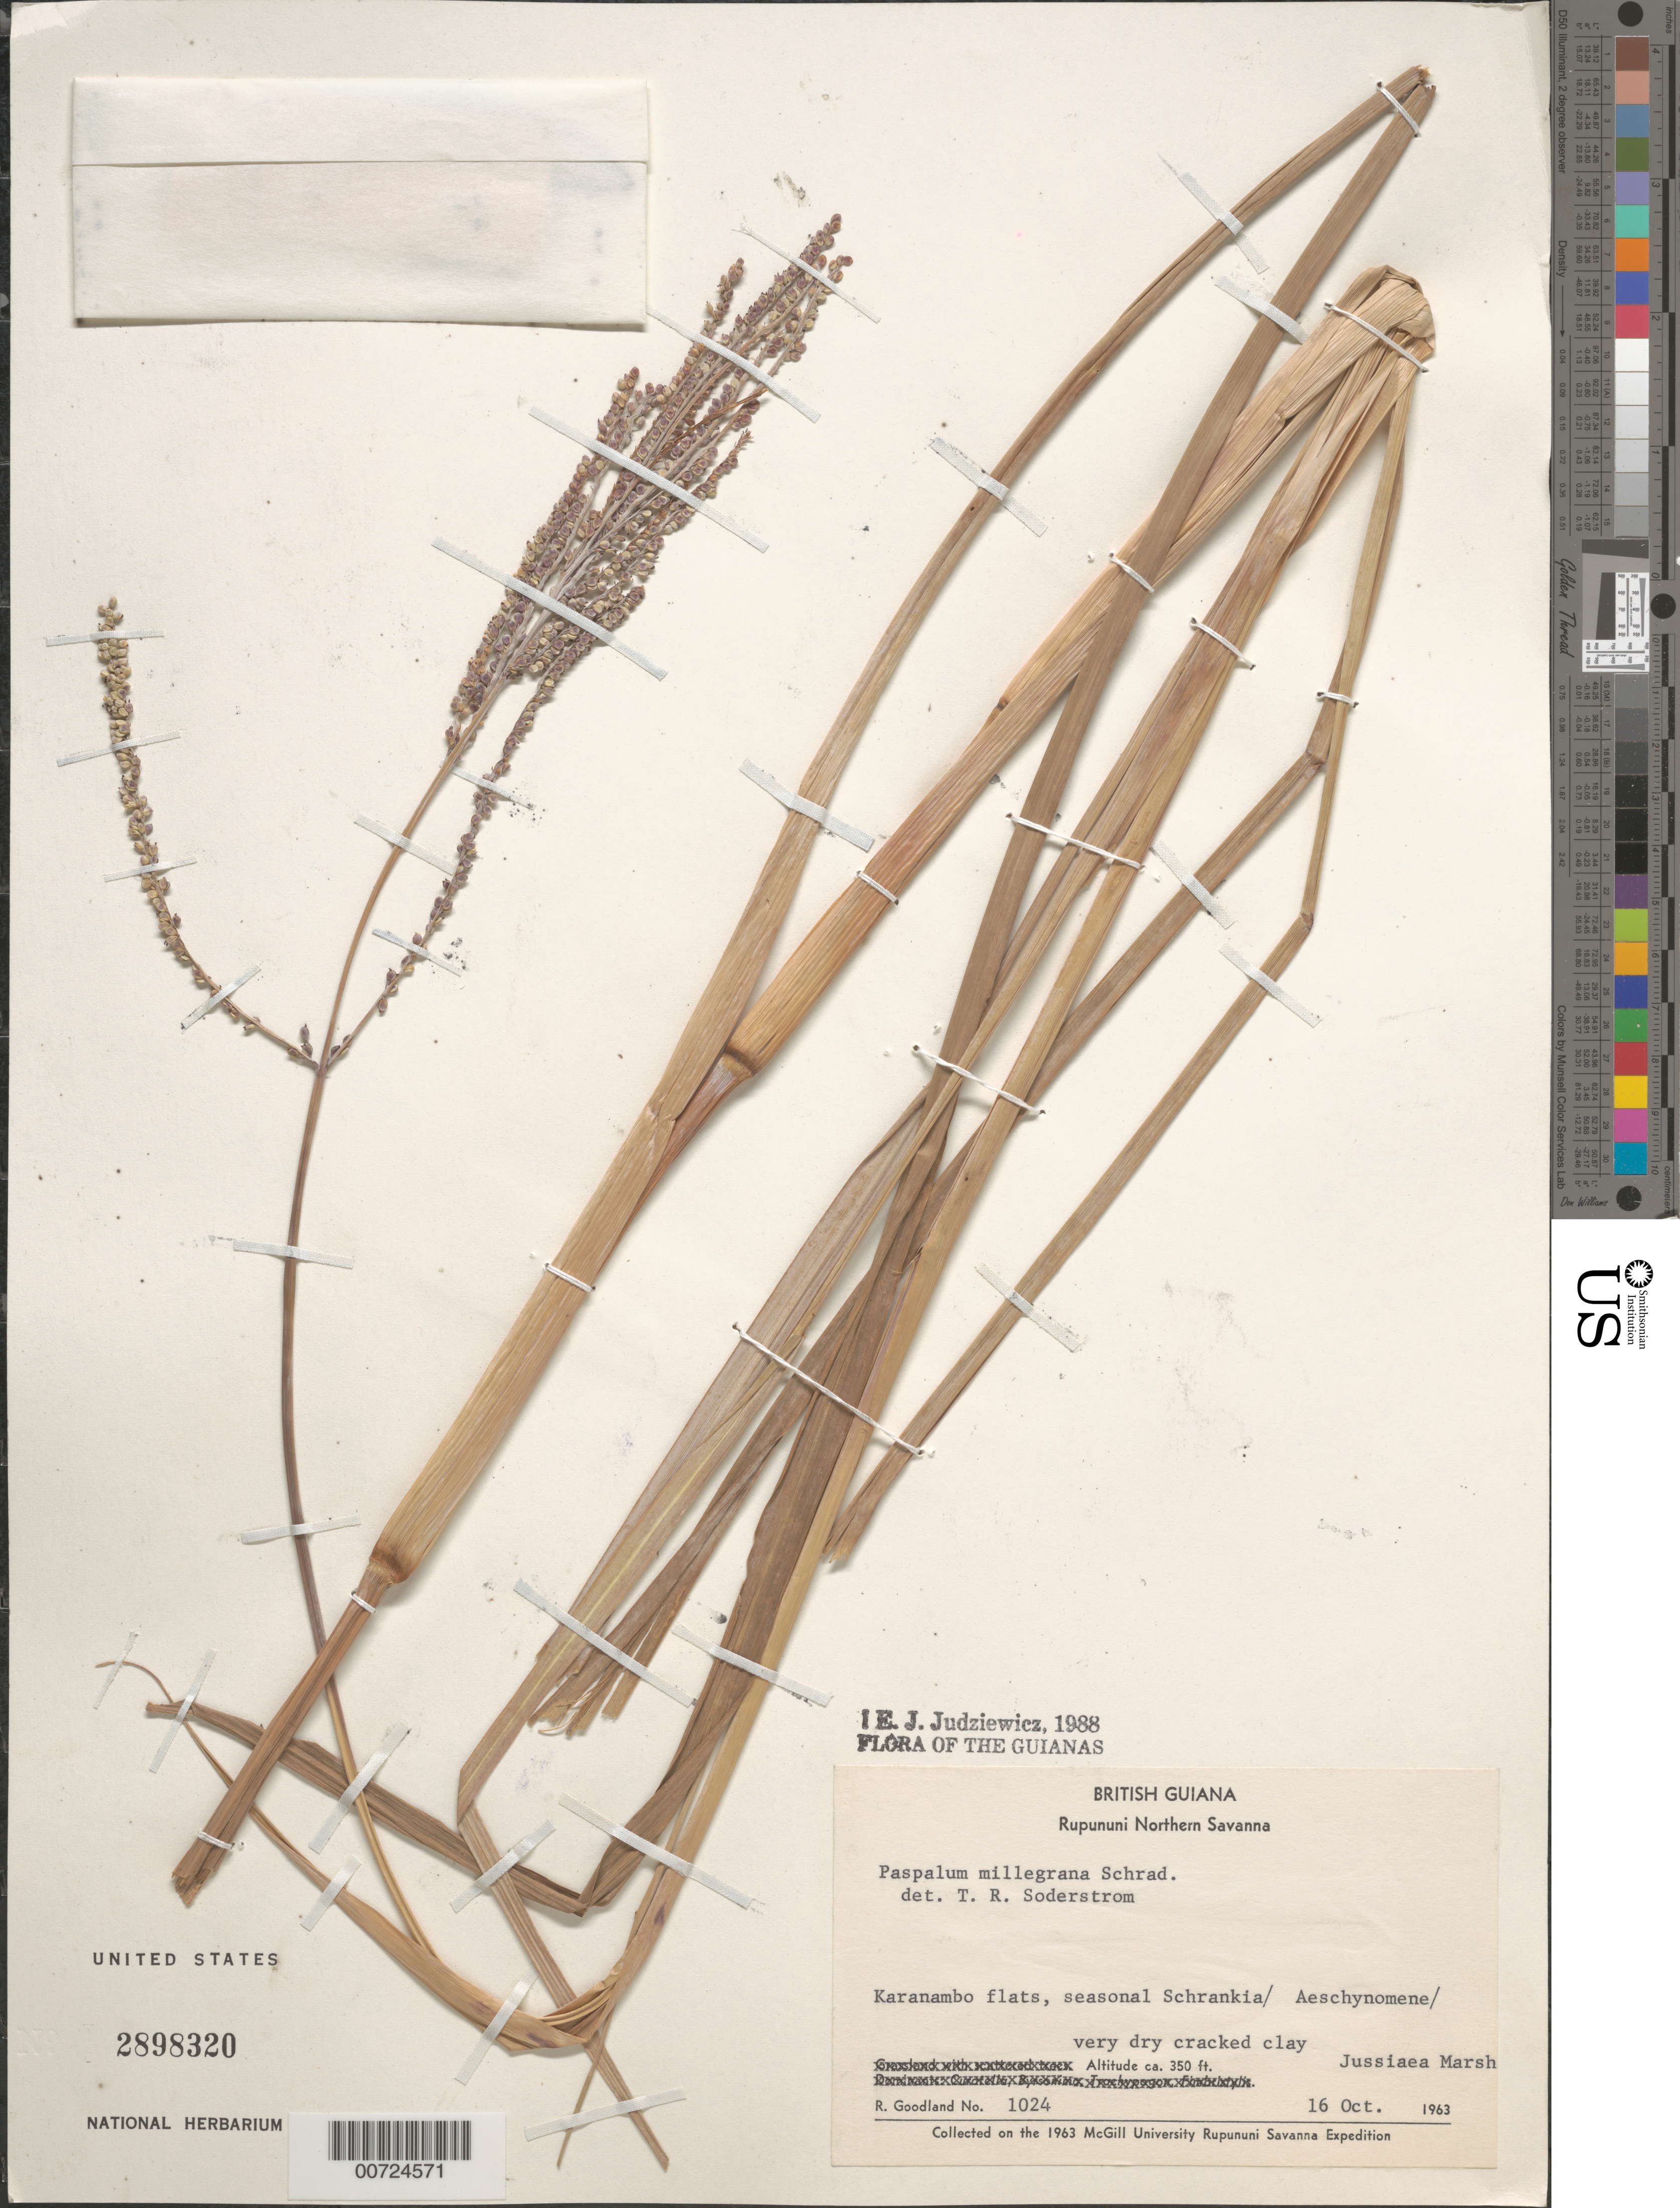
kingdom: Plantae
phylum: Tracheophyta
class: Liliopsida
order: Poales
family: Poaceae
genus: Paspalum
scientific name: Paspalum millegrana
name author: Schrad.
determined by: Judziewicz, E. J.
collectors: R. Goodland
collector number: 1024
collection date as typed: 16-Oct-63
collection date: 1963-10-16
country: Guyana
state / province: U. Takutu-U. Essequibo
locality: Rupununi Northern Savanna, Karanambo Flats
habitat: Jussiaea Marsh, very dry cracked clay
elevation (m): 107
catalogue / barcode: US 2898320